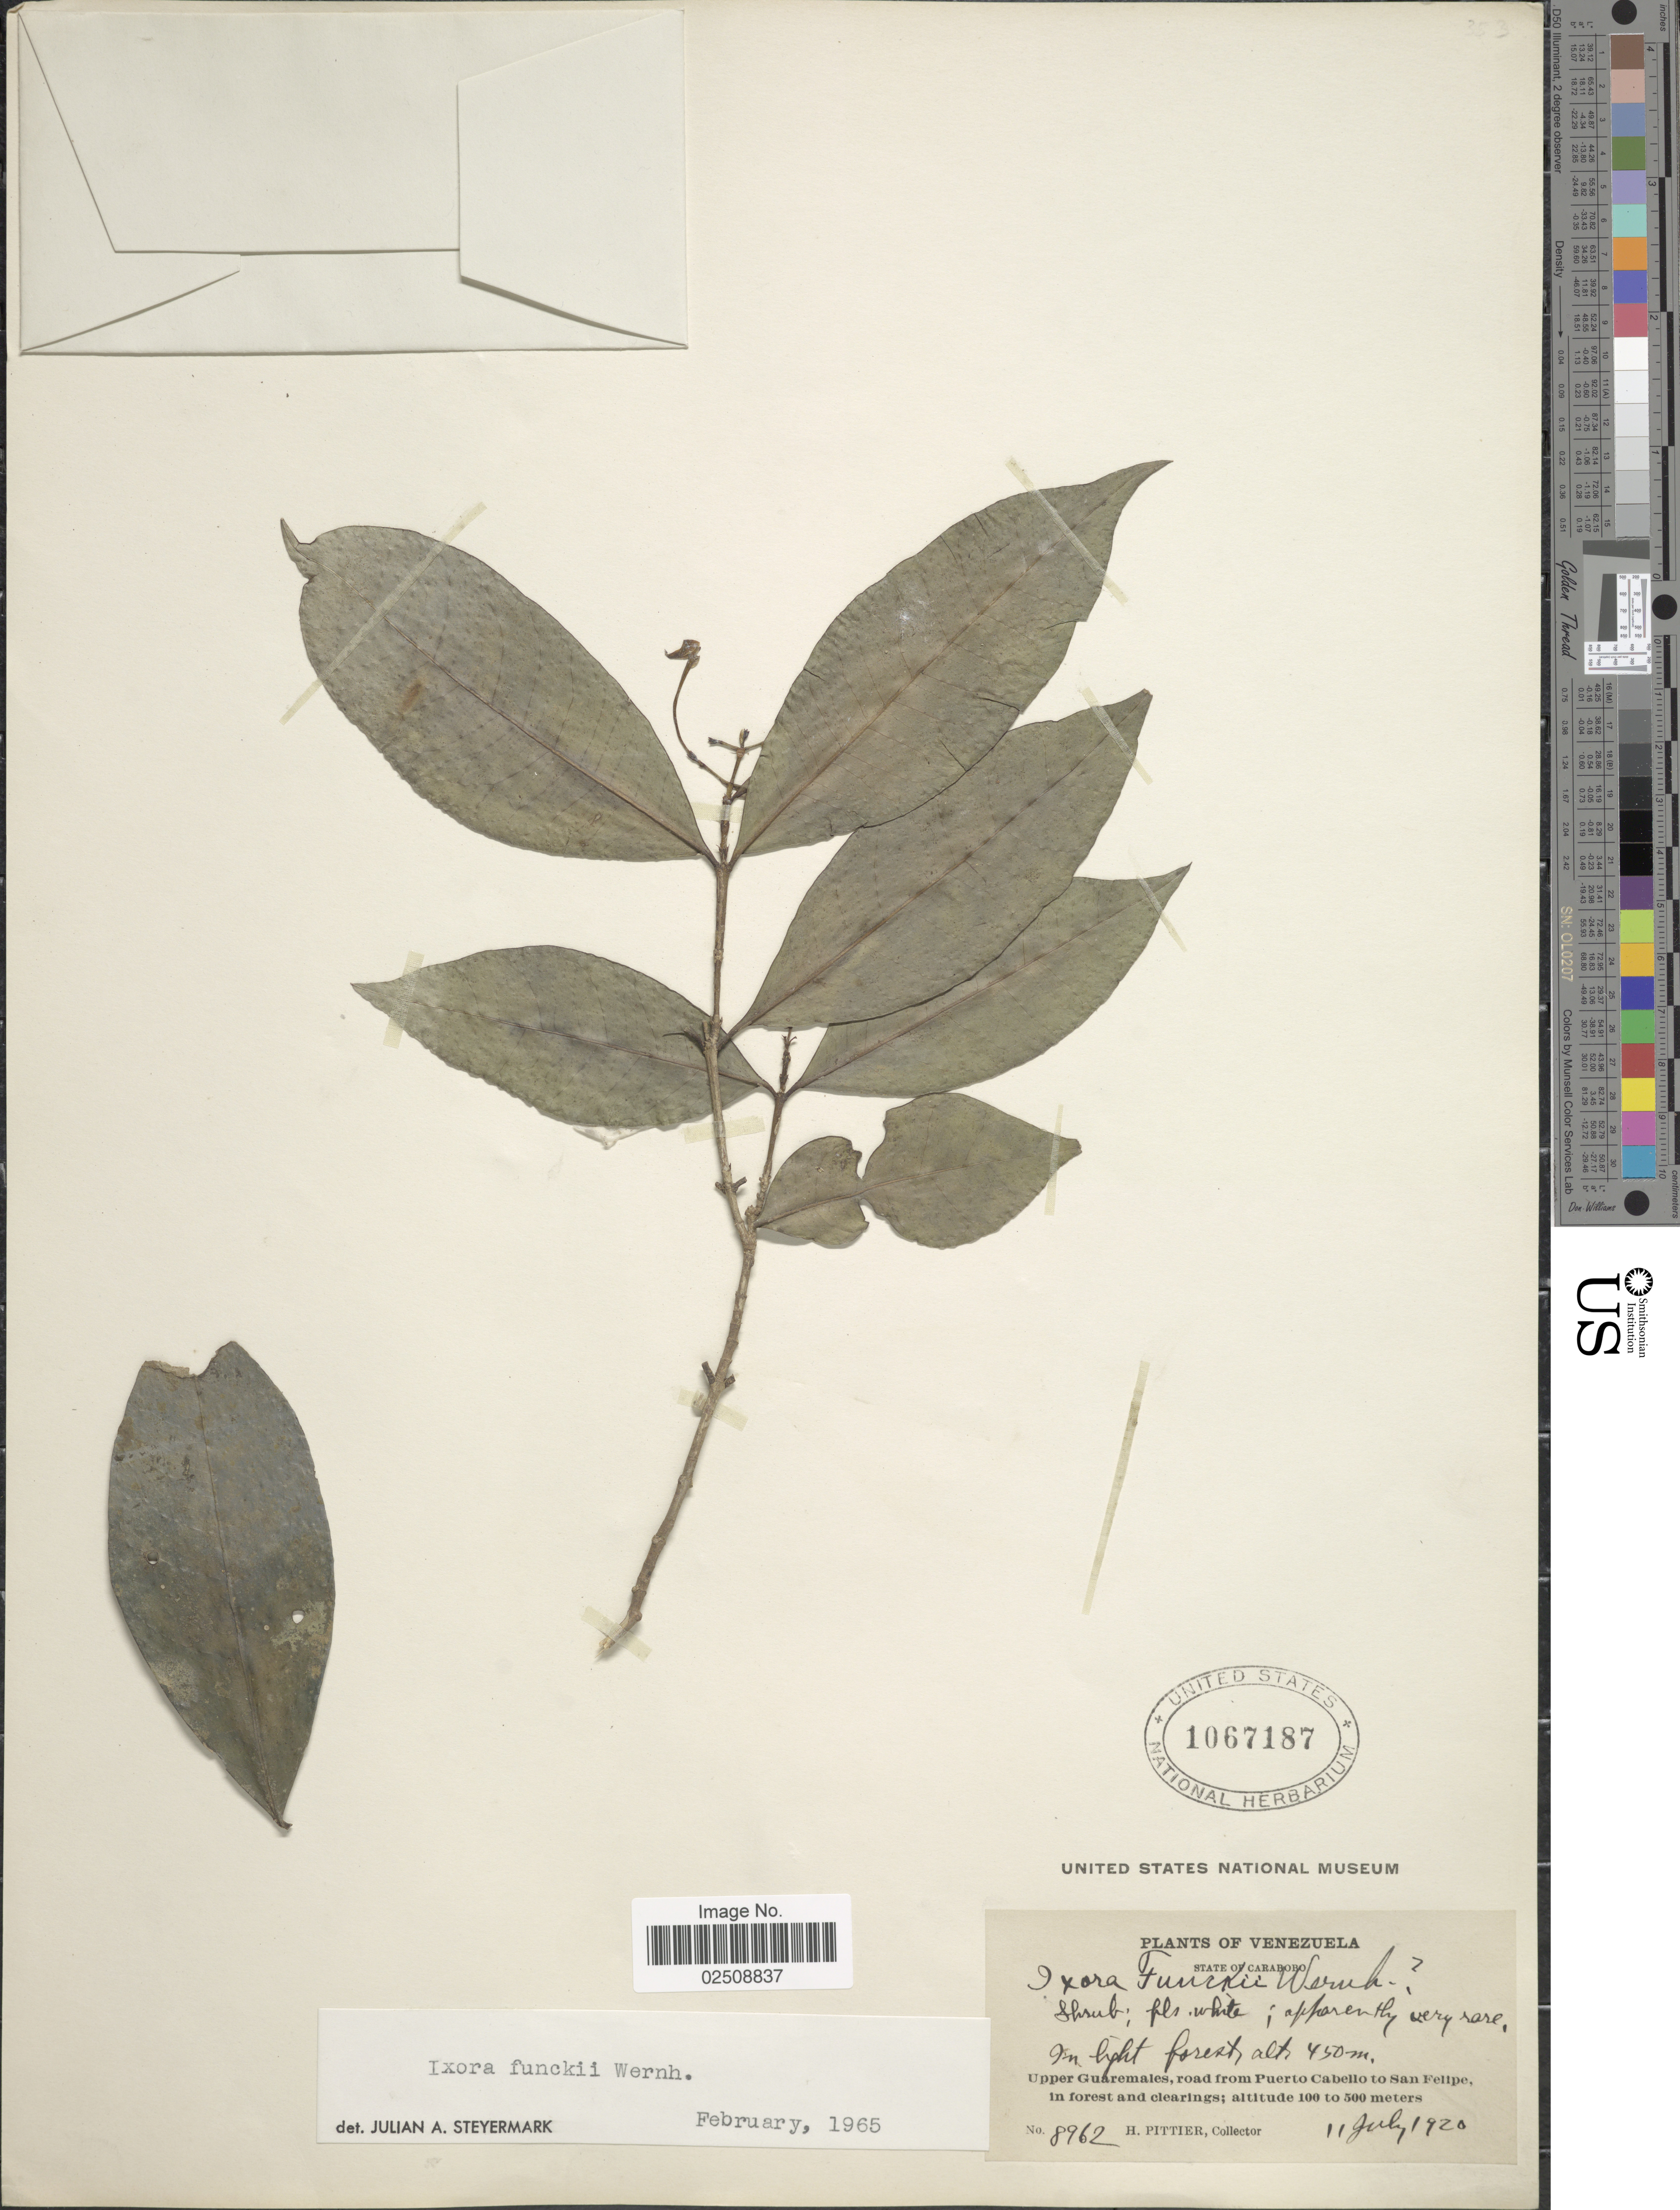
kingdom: Plantae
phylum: Tracheophyta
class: Magnoliopsida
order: Gentianales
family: Rubiaceae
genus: Ixora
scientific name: Ixora funckii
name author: Wernham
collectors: H. F. Pittier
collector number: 8962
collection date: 1920-07-11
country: Venezuela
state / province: Carabobo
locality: State of Carabobo. Upper Guaremales, road from Puerto Cabello to San Felipe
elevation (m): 450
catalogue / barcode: US 1067187